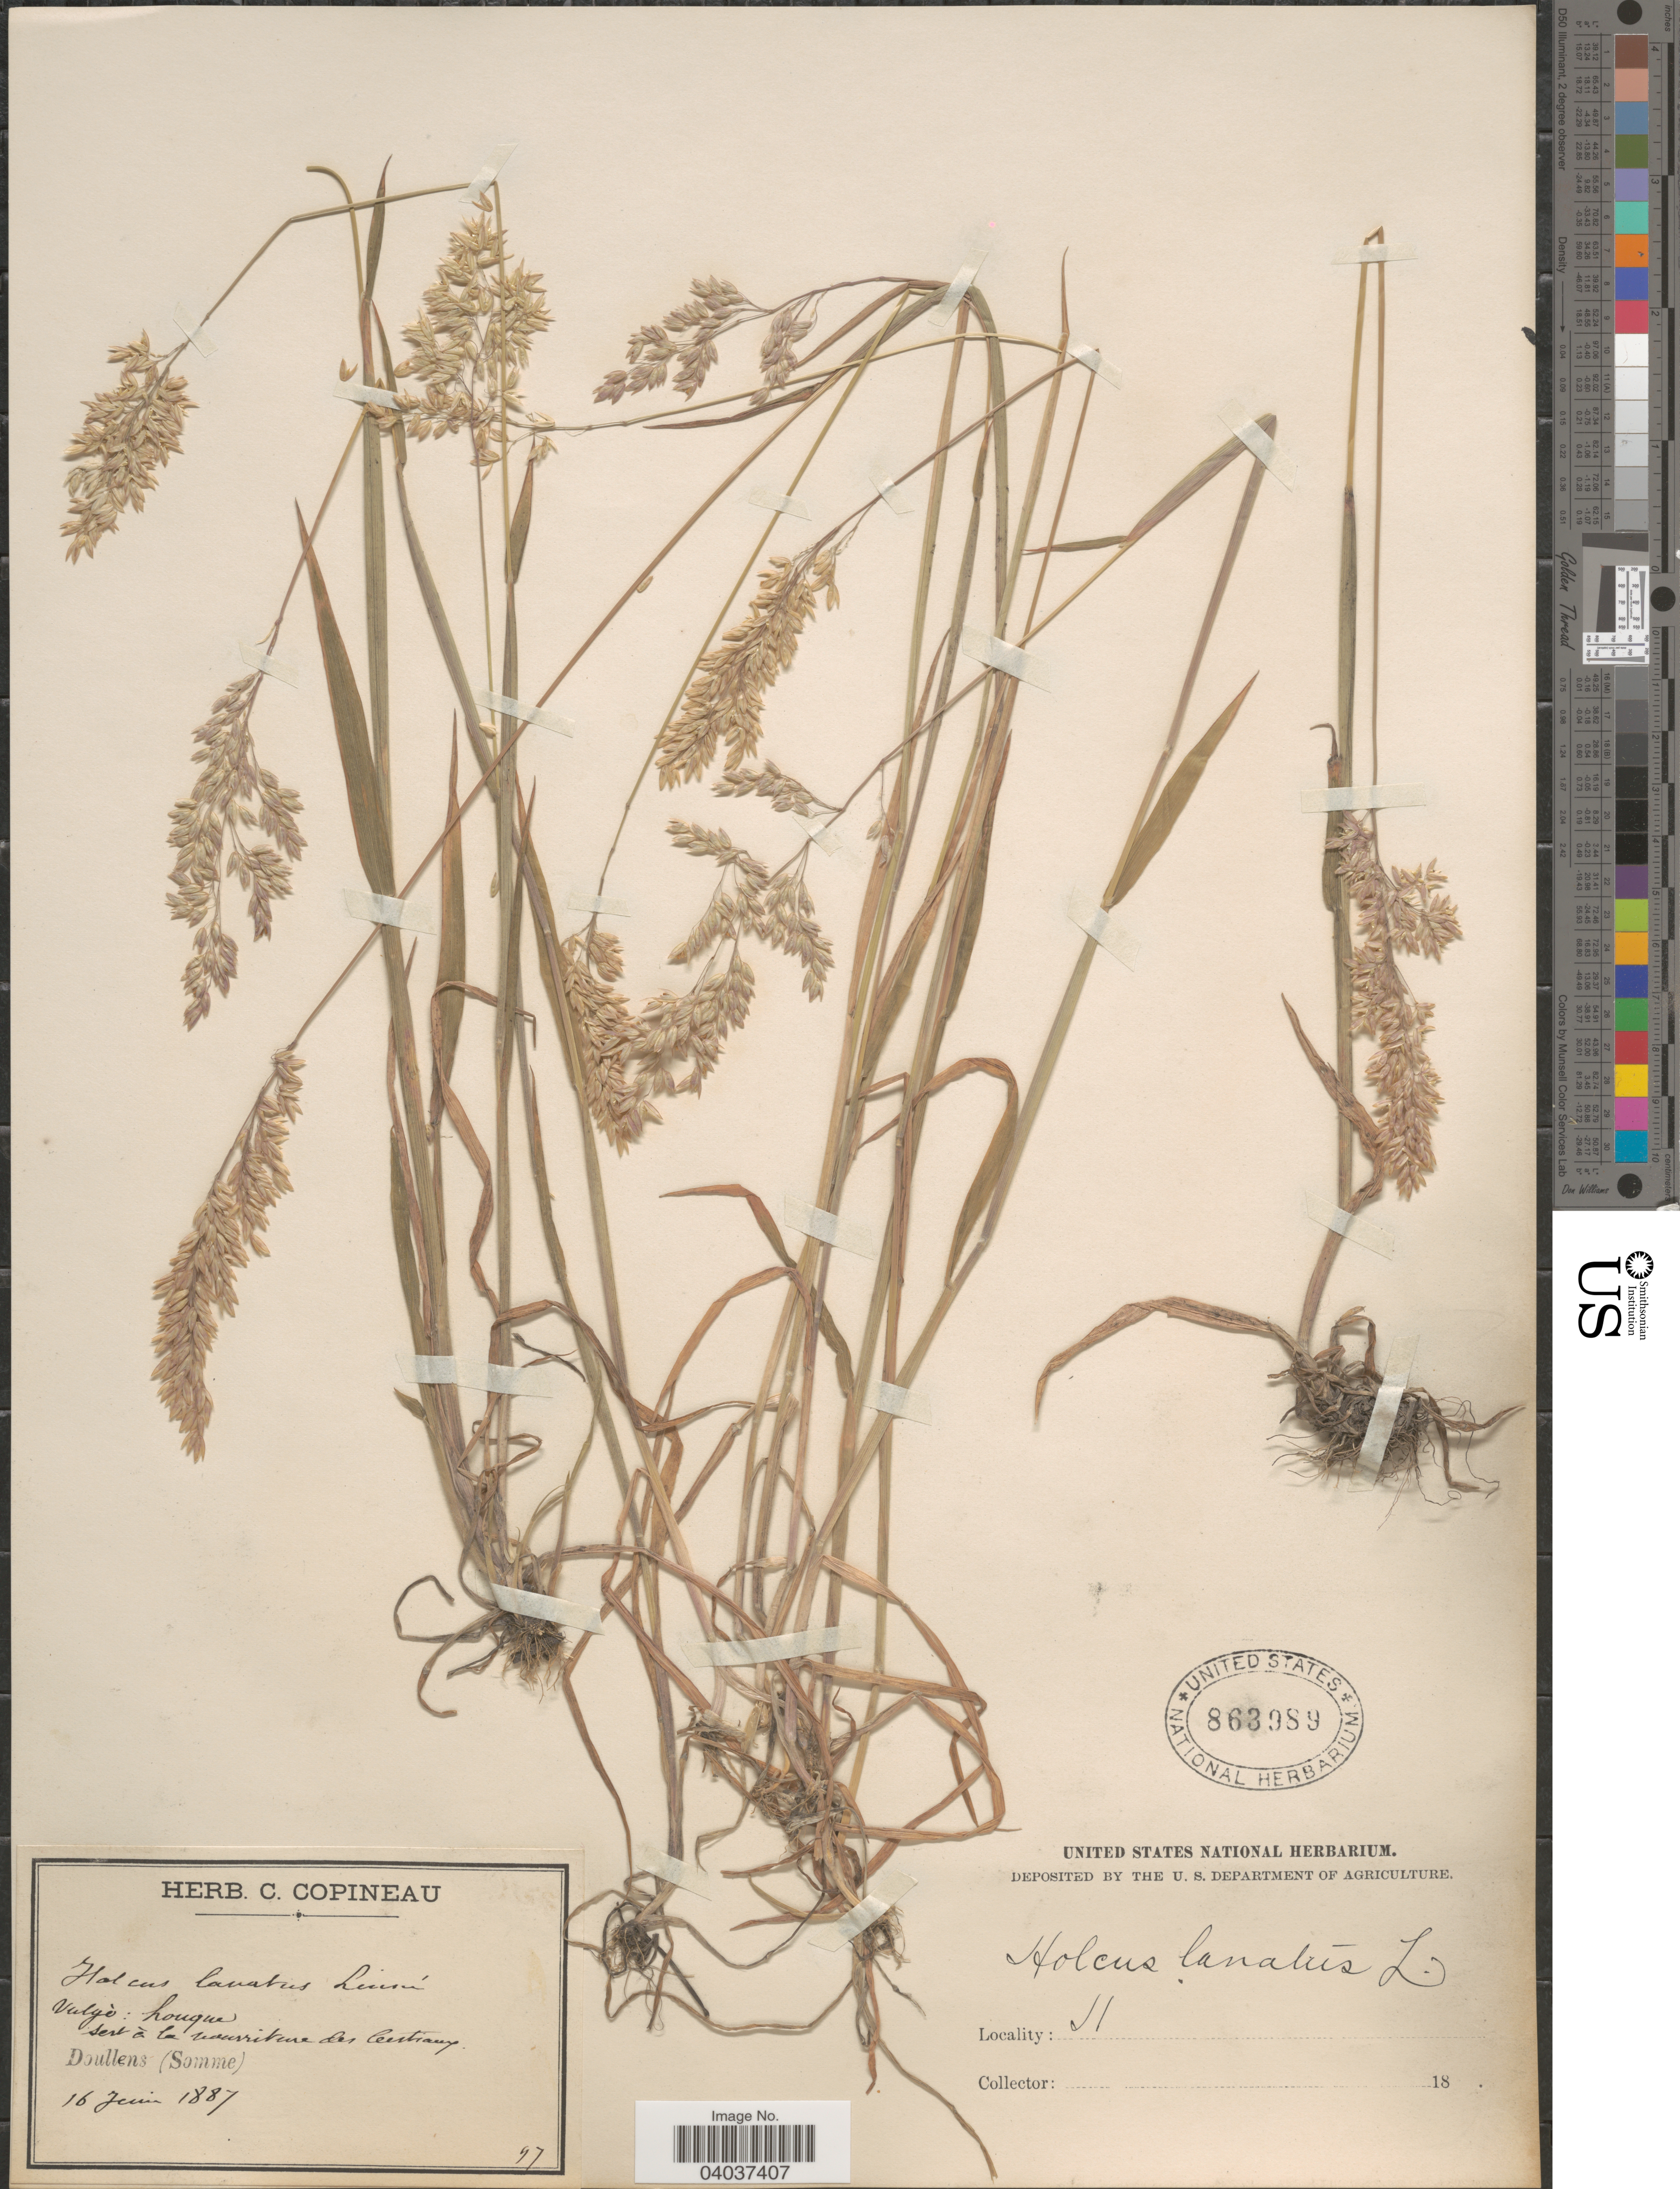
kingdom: Plantae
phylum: Tracheophyta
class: Liliopsida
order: Poales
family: Poaceae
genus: Holcus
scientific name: Holcus lanatus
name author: L.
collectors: ex herb. C. Copineau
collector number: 97*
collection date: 1887-06-16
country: France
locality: Valgò: hougu. Sert à la nourriture de Curtieux. Doullens (Somme).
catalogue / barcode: US 863989